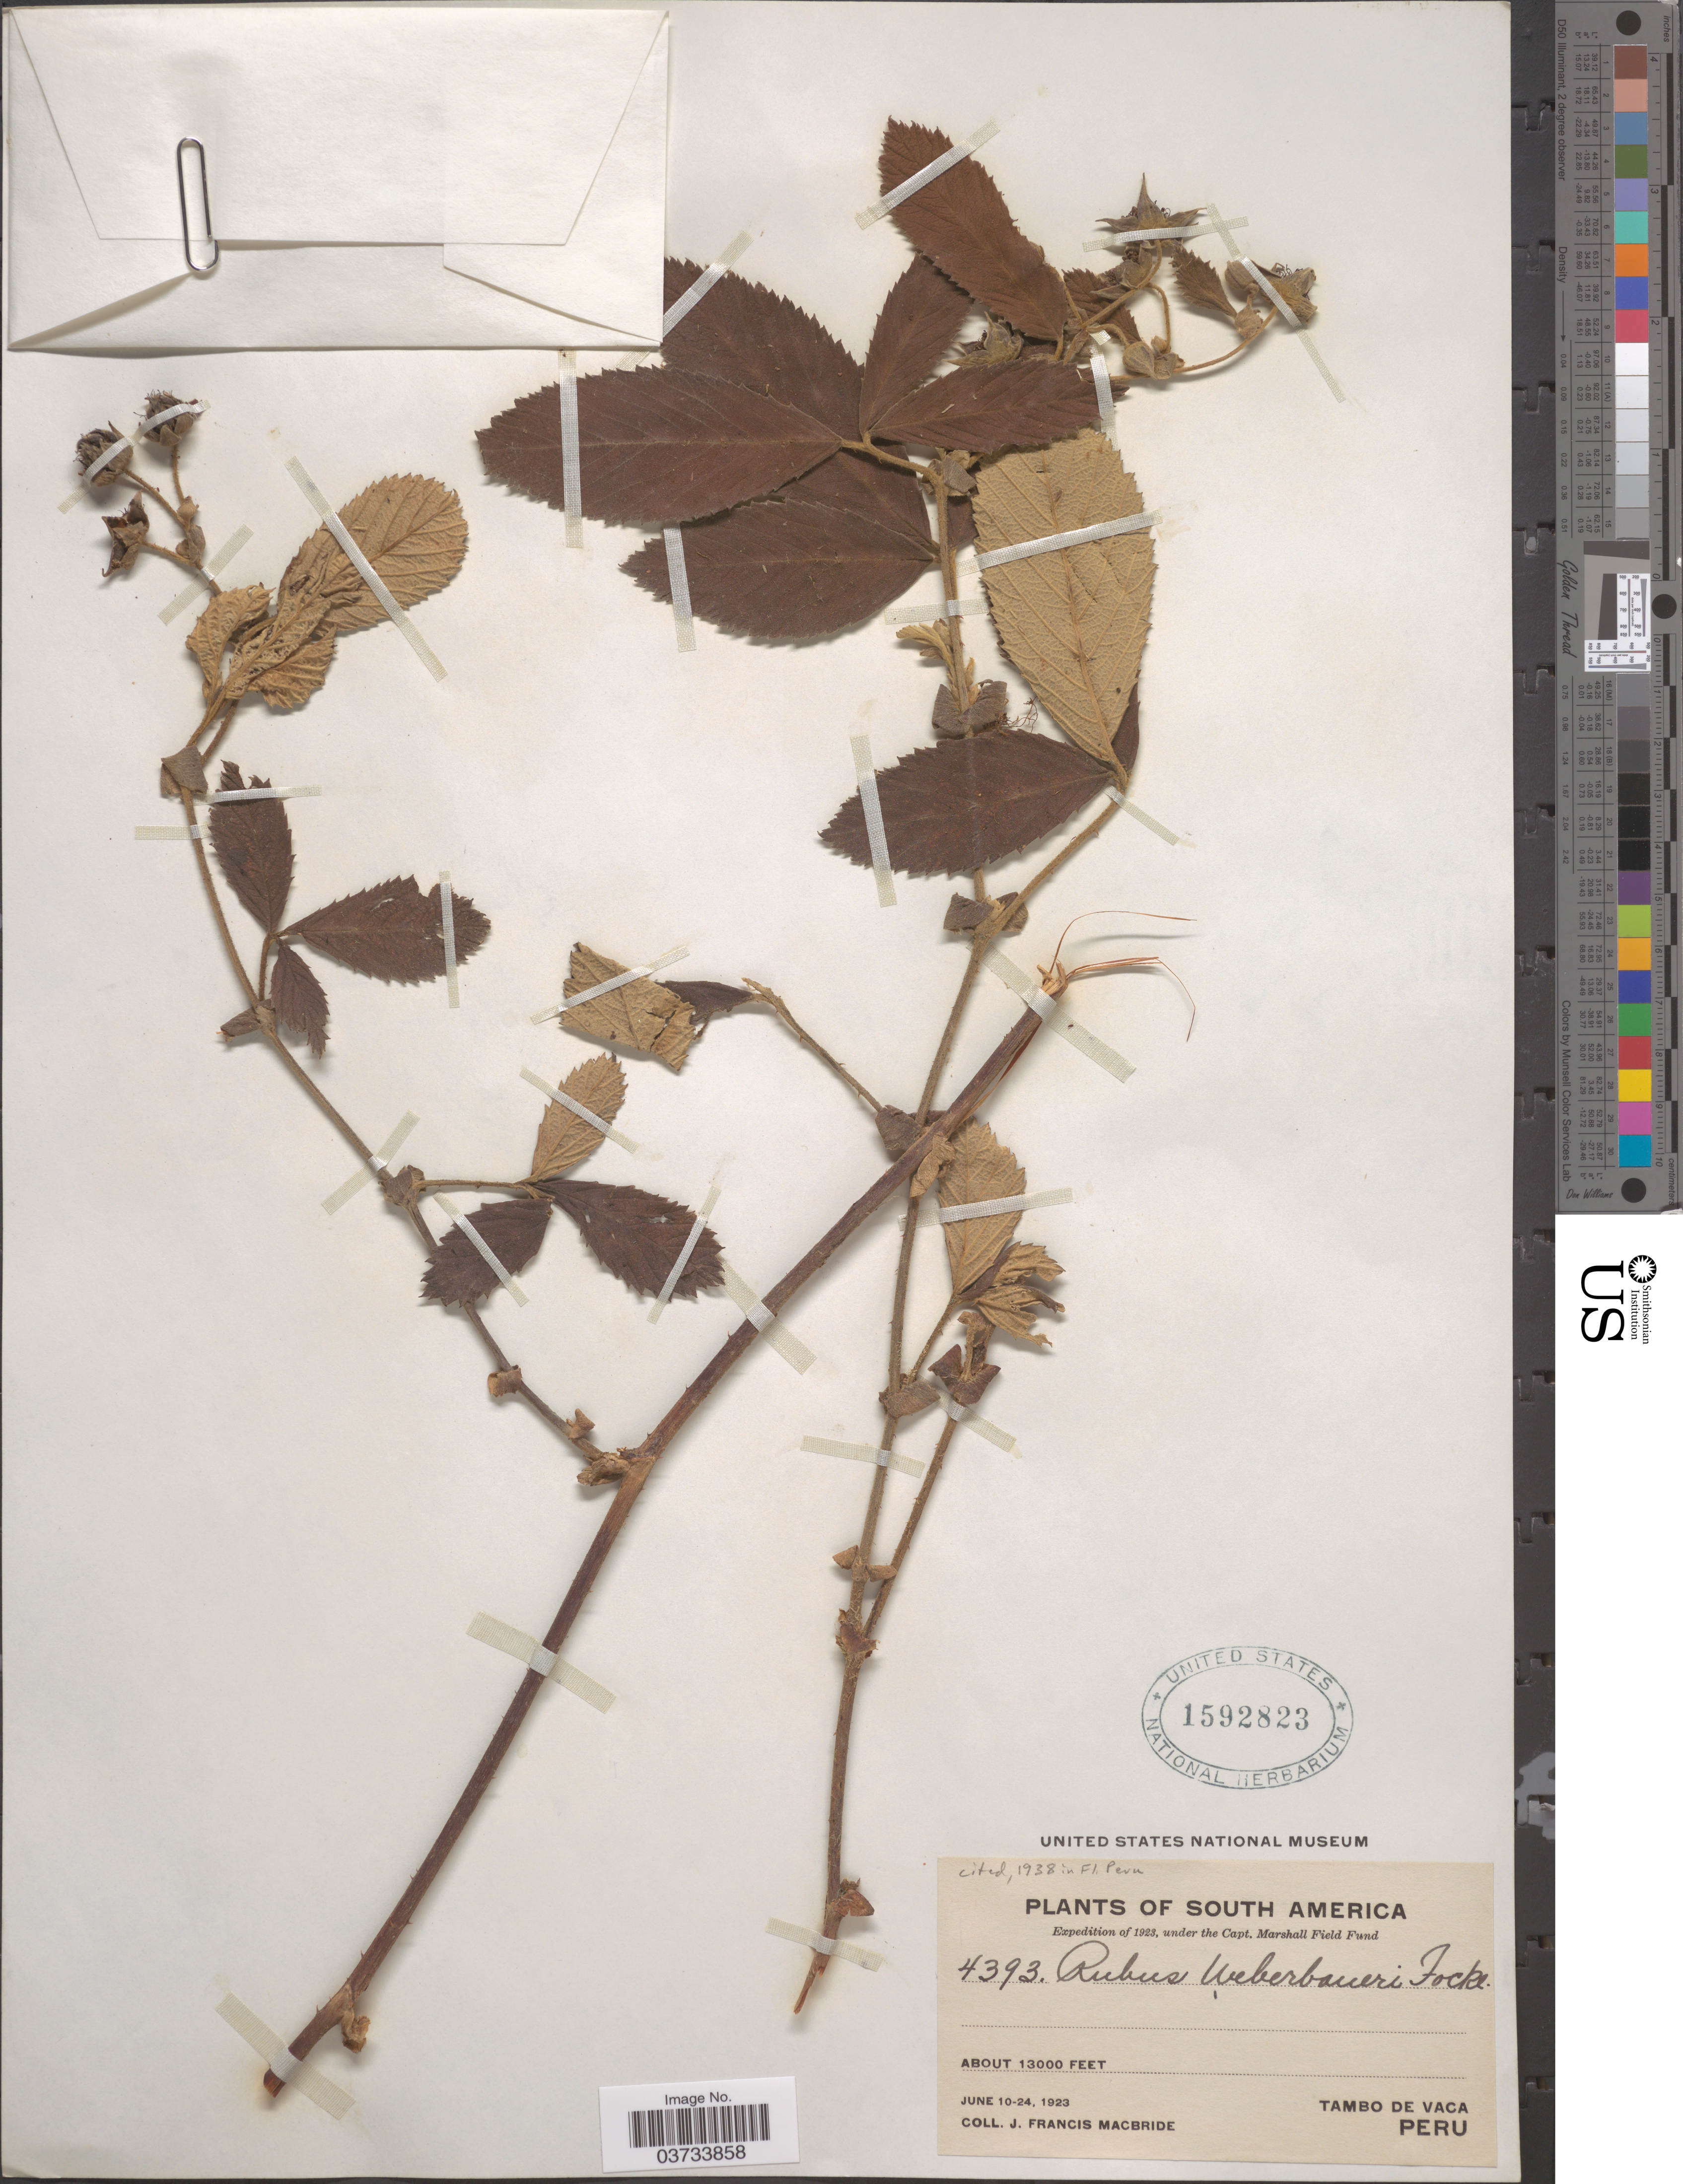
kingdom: Plantae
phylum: Tracheophyta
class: Magnoliopsida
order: Rosales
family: Rosaceae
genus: Rubus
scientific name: Rubus weberbaueri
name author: Focke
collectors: J. F. Macbride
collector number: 4393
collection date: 1923-06-10/1923-06-24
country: Peru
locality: Tambo de Vaca.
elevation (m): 3962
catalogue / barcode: US 1592823